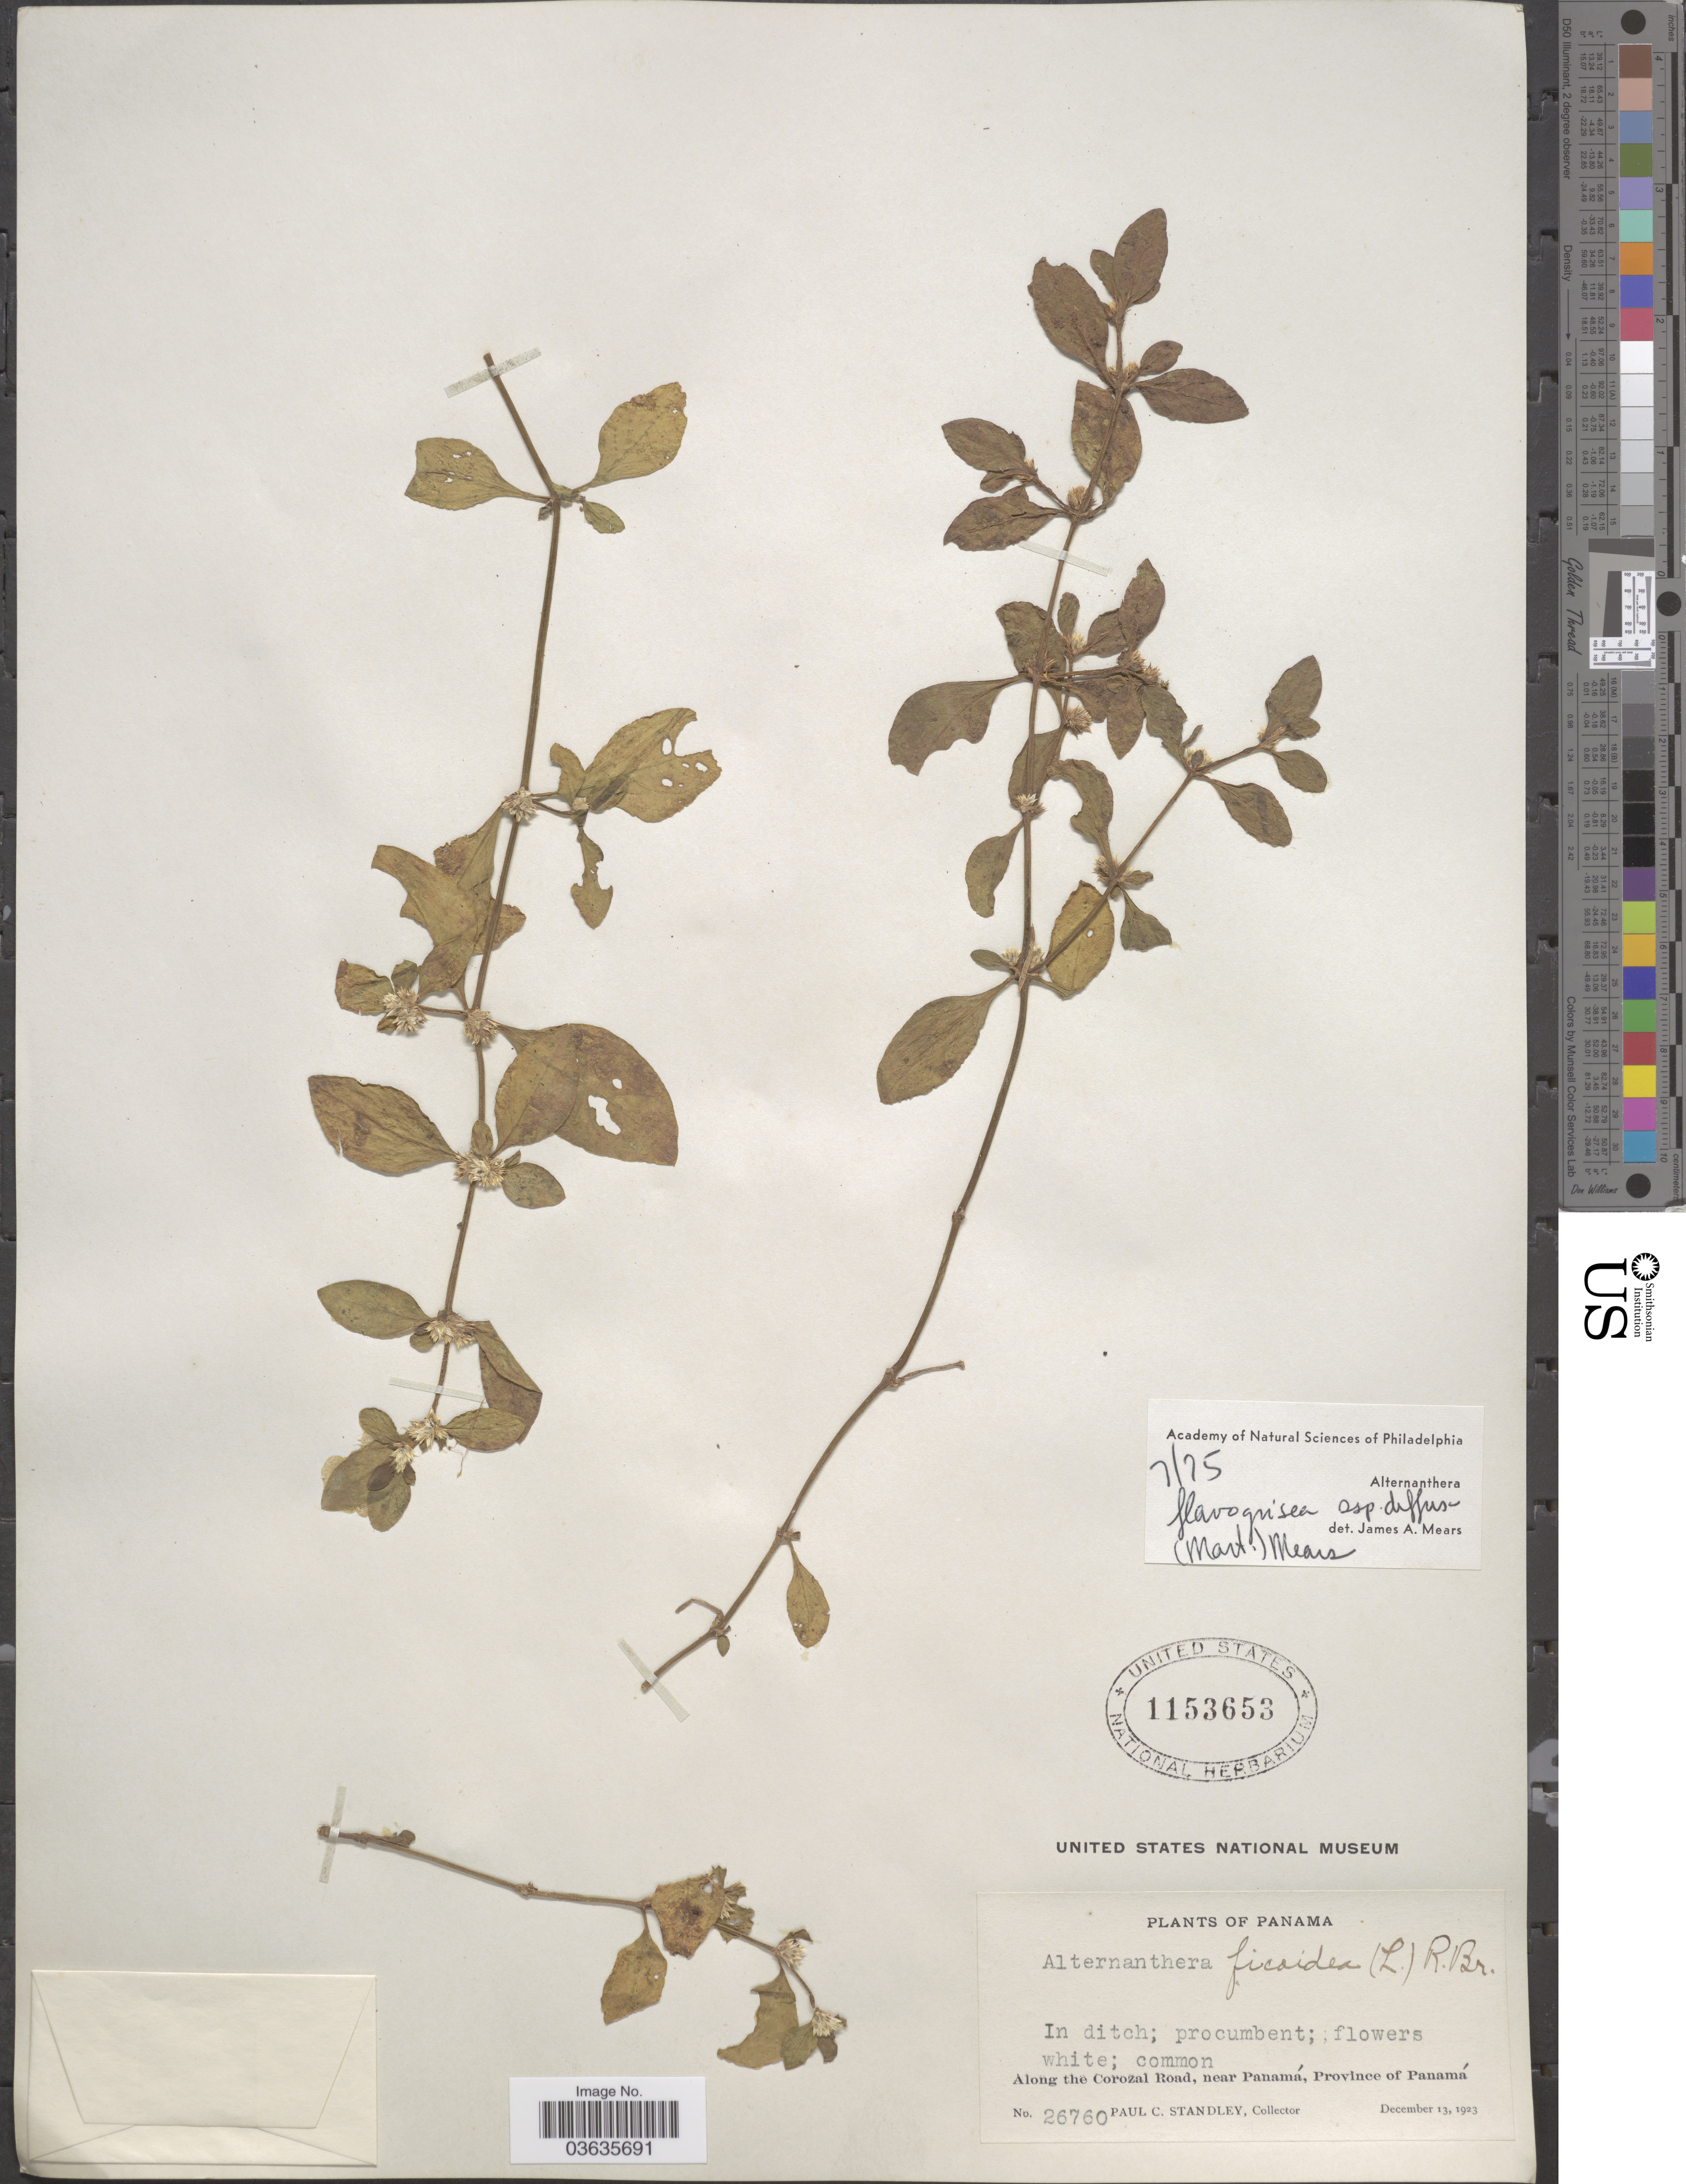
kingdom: Plantae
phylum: Tracheophyta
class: Magnoliopsida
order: Caryophyllales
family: Amaranthaceae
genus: Alternanthera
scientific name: Alternanthera flavogrisea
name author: Urb.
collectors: P. C. Standley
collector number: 26760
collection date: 1923-12-13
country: Panama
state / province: Panamá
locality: Along the Corozal Road, near Panamá.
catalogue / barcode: US 1153653